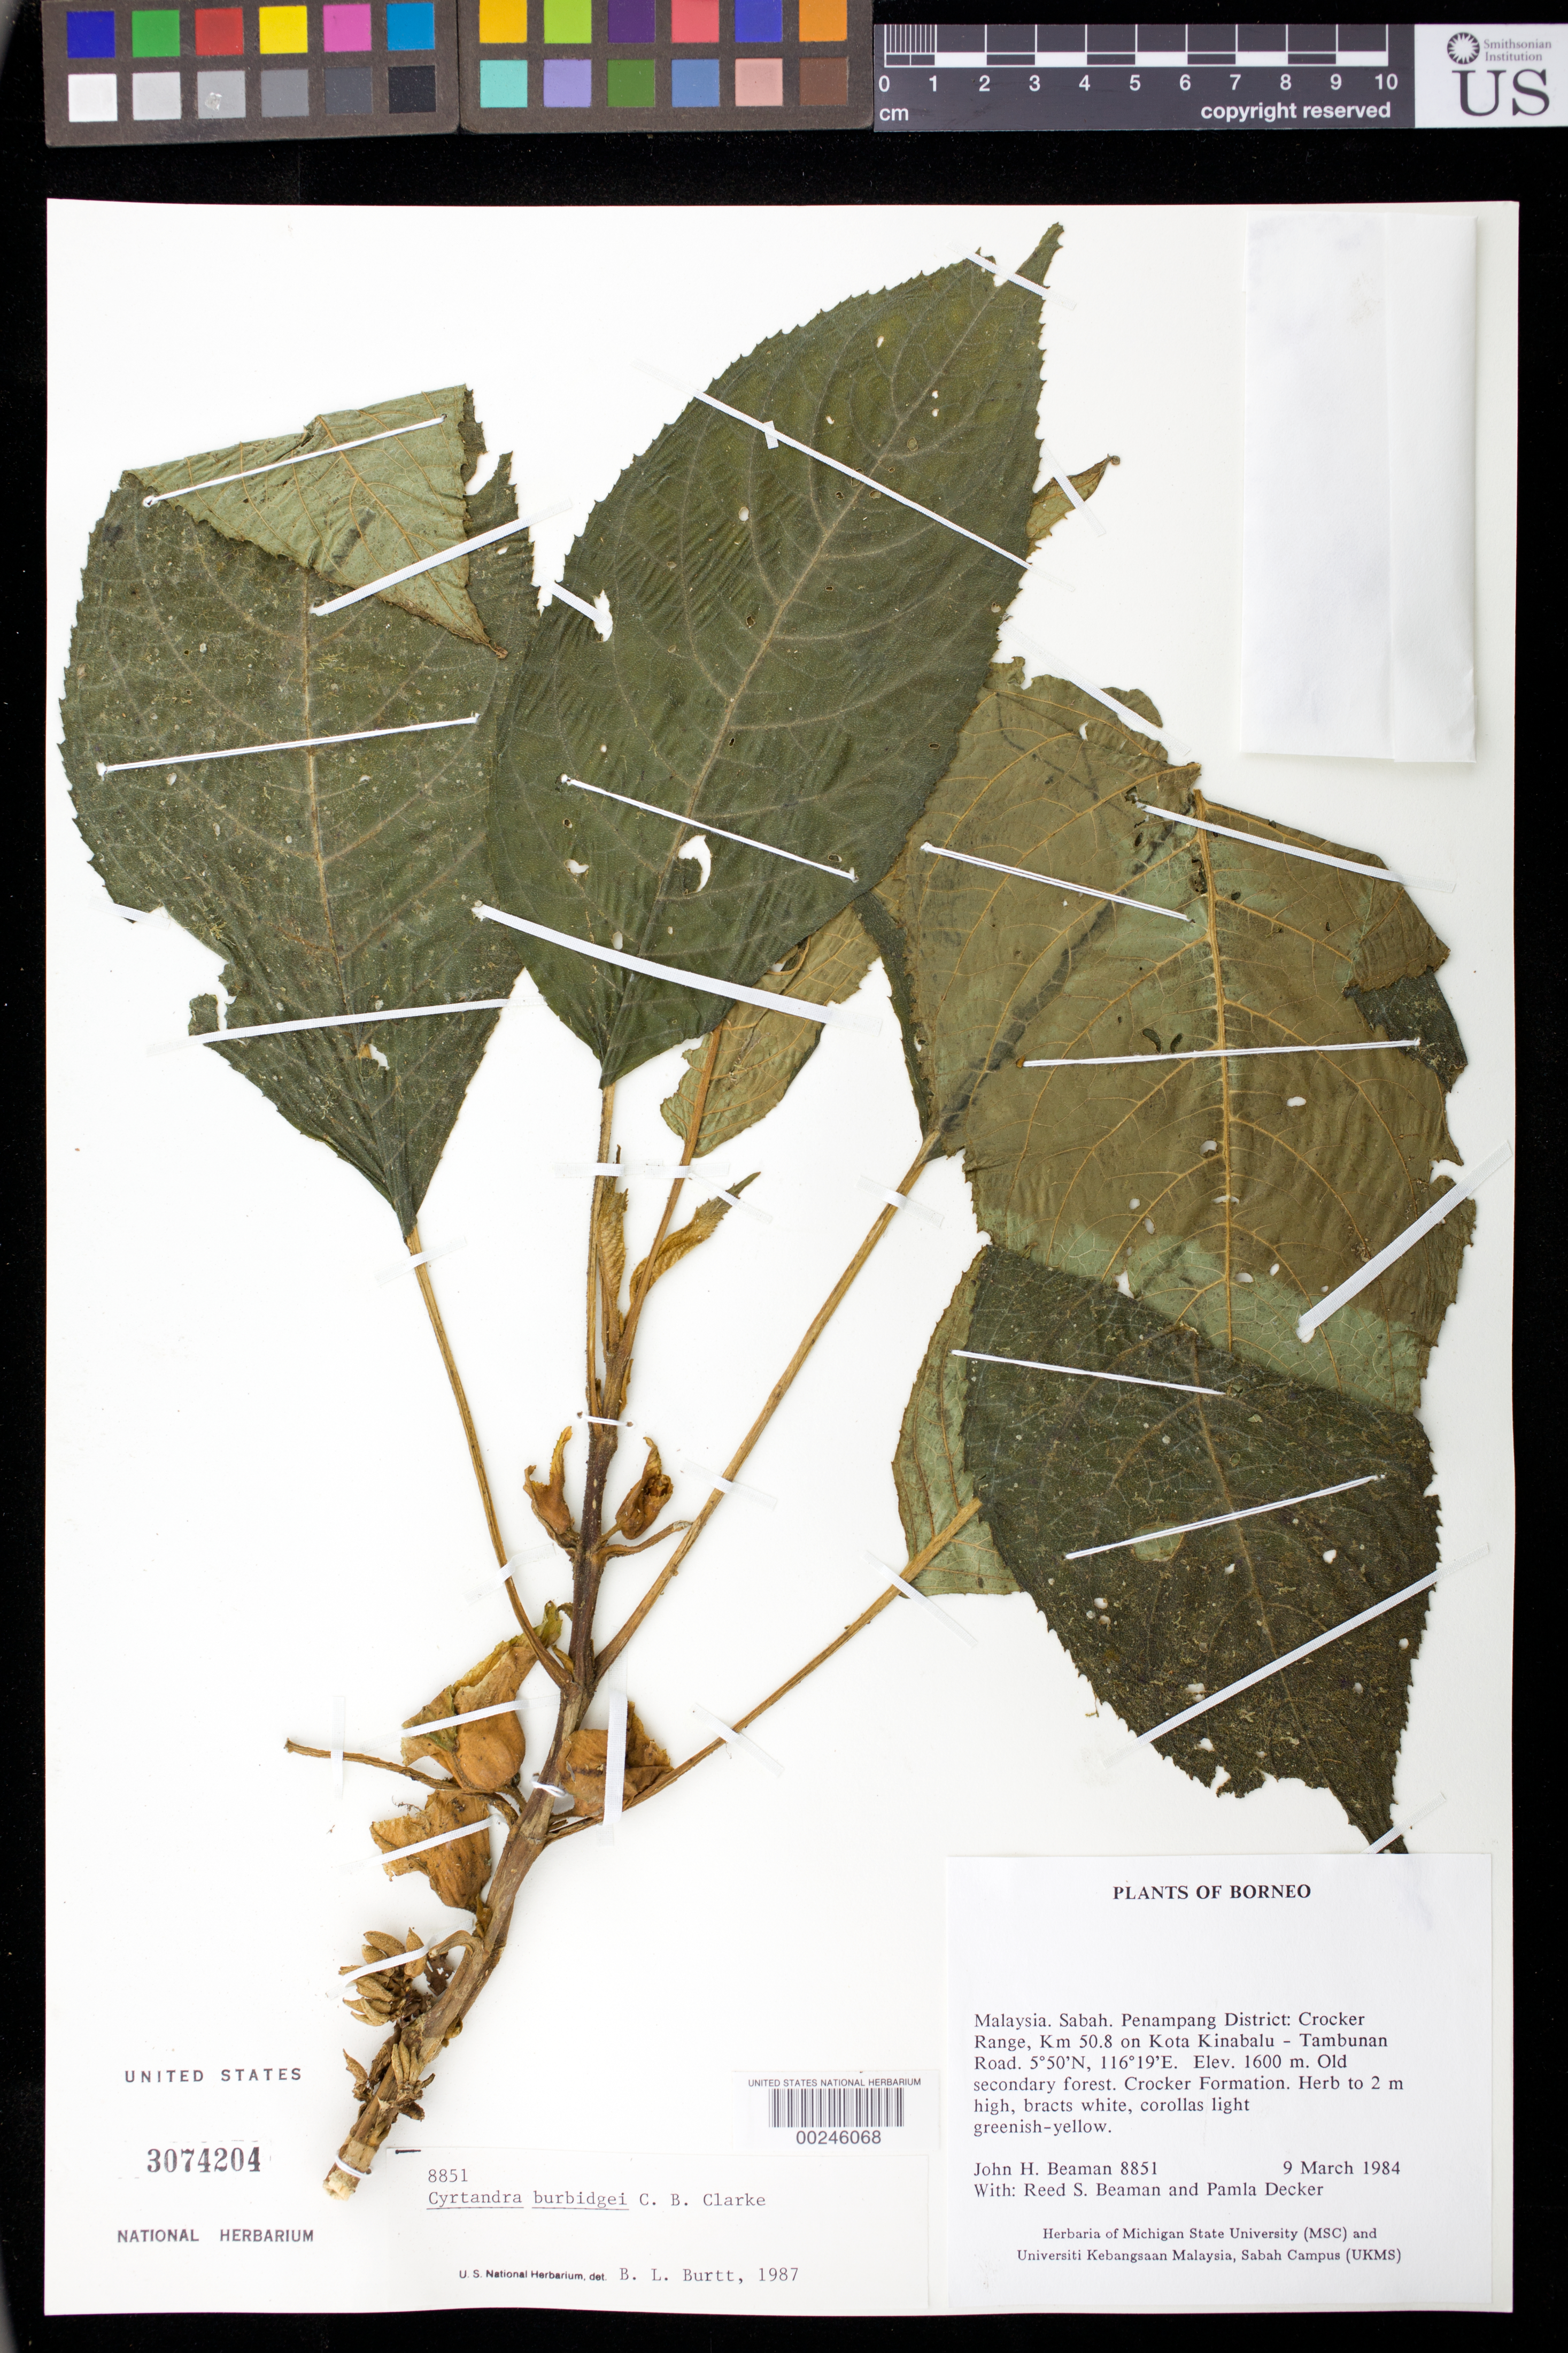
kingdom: Plantae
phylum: Tracheophyta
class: Magnoliopsida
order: Lamiales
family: Gesneriaceae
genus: Cyrtandra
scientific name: Cyrtandra burbidgei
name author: C.B. Clarke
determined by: Burtt, B. L.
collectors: J. H. Beaman, R. S. Beaman & P. Decker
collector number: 8851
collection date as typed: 09 Mar 1984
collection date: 1984-03-09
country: Malaysia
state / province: Sabah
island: Borneo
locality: Penampang dist, crocker range, km 50.8 on kota kinabalu - tambunan road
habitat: Old secondary forest, Crocker Formation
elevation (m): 1600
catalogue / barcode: US 3074204